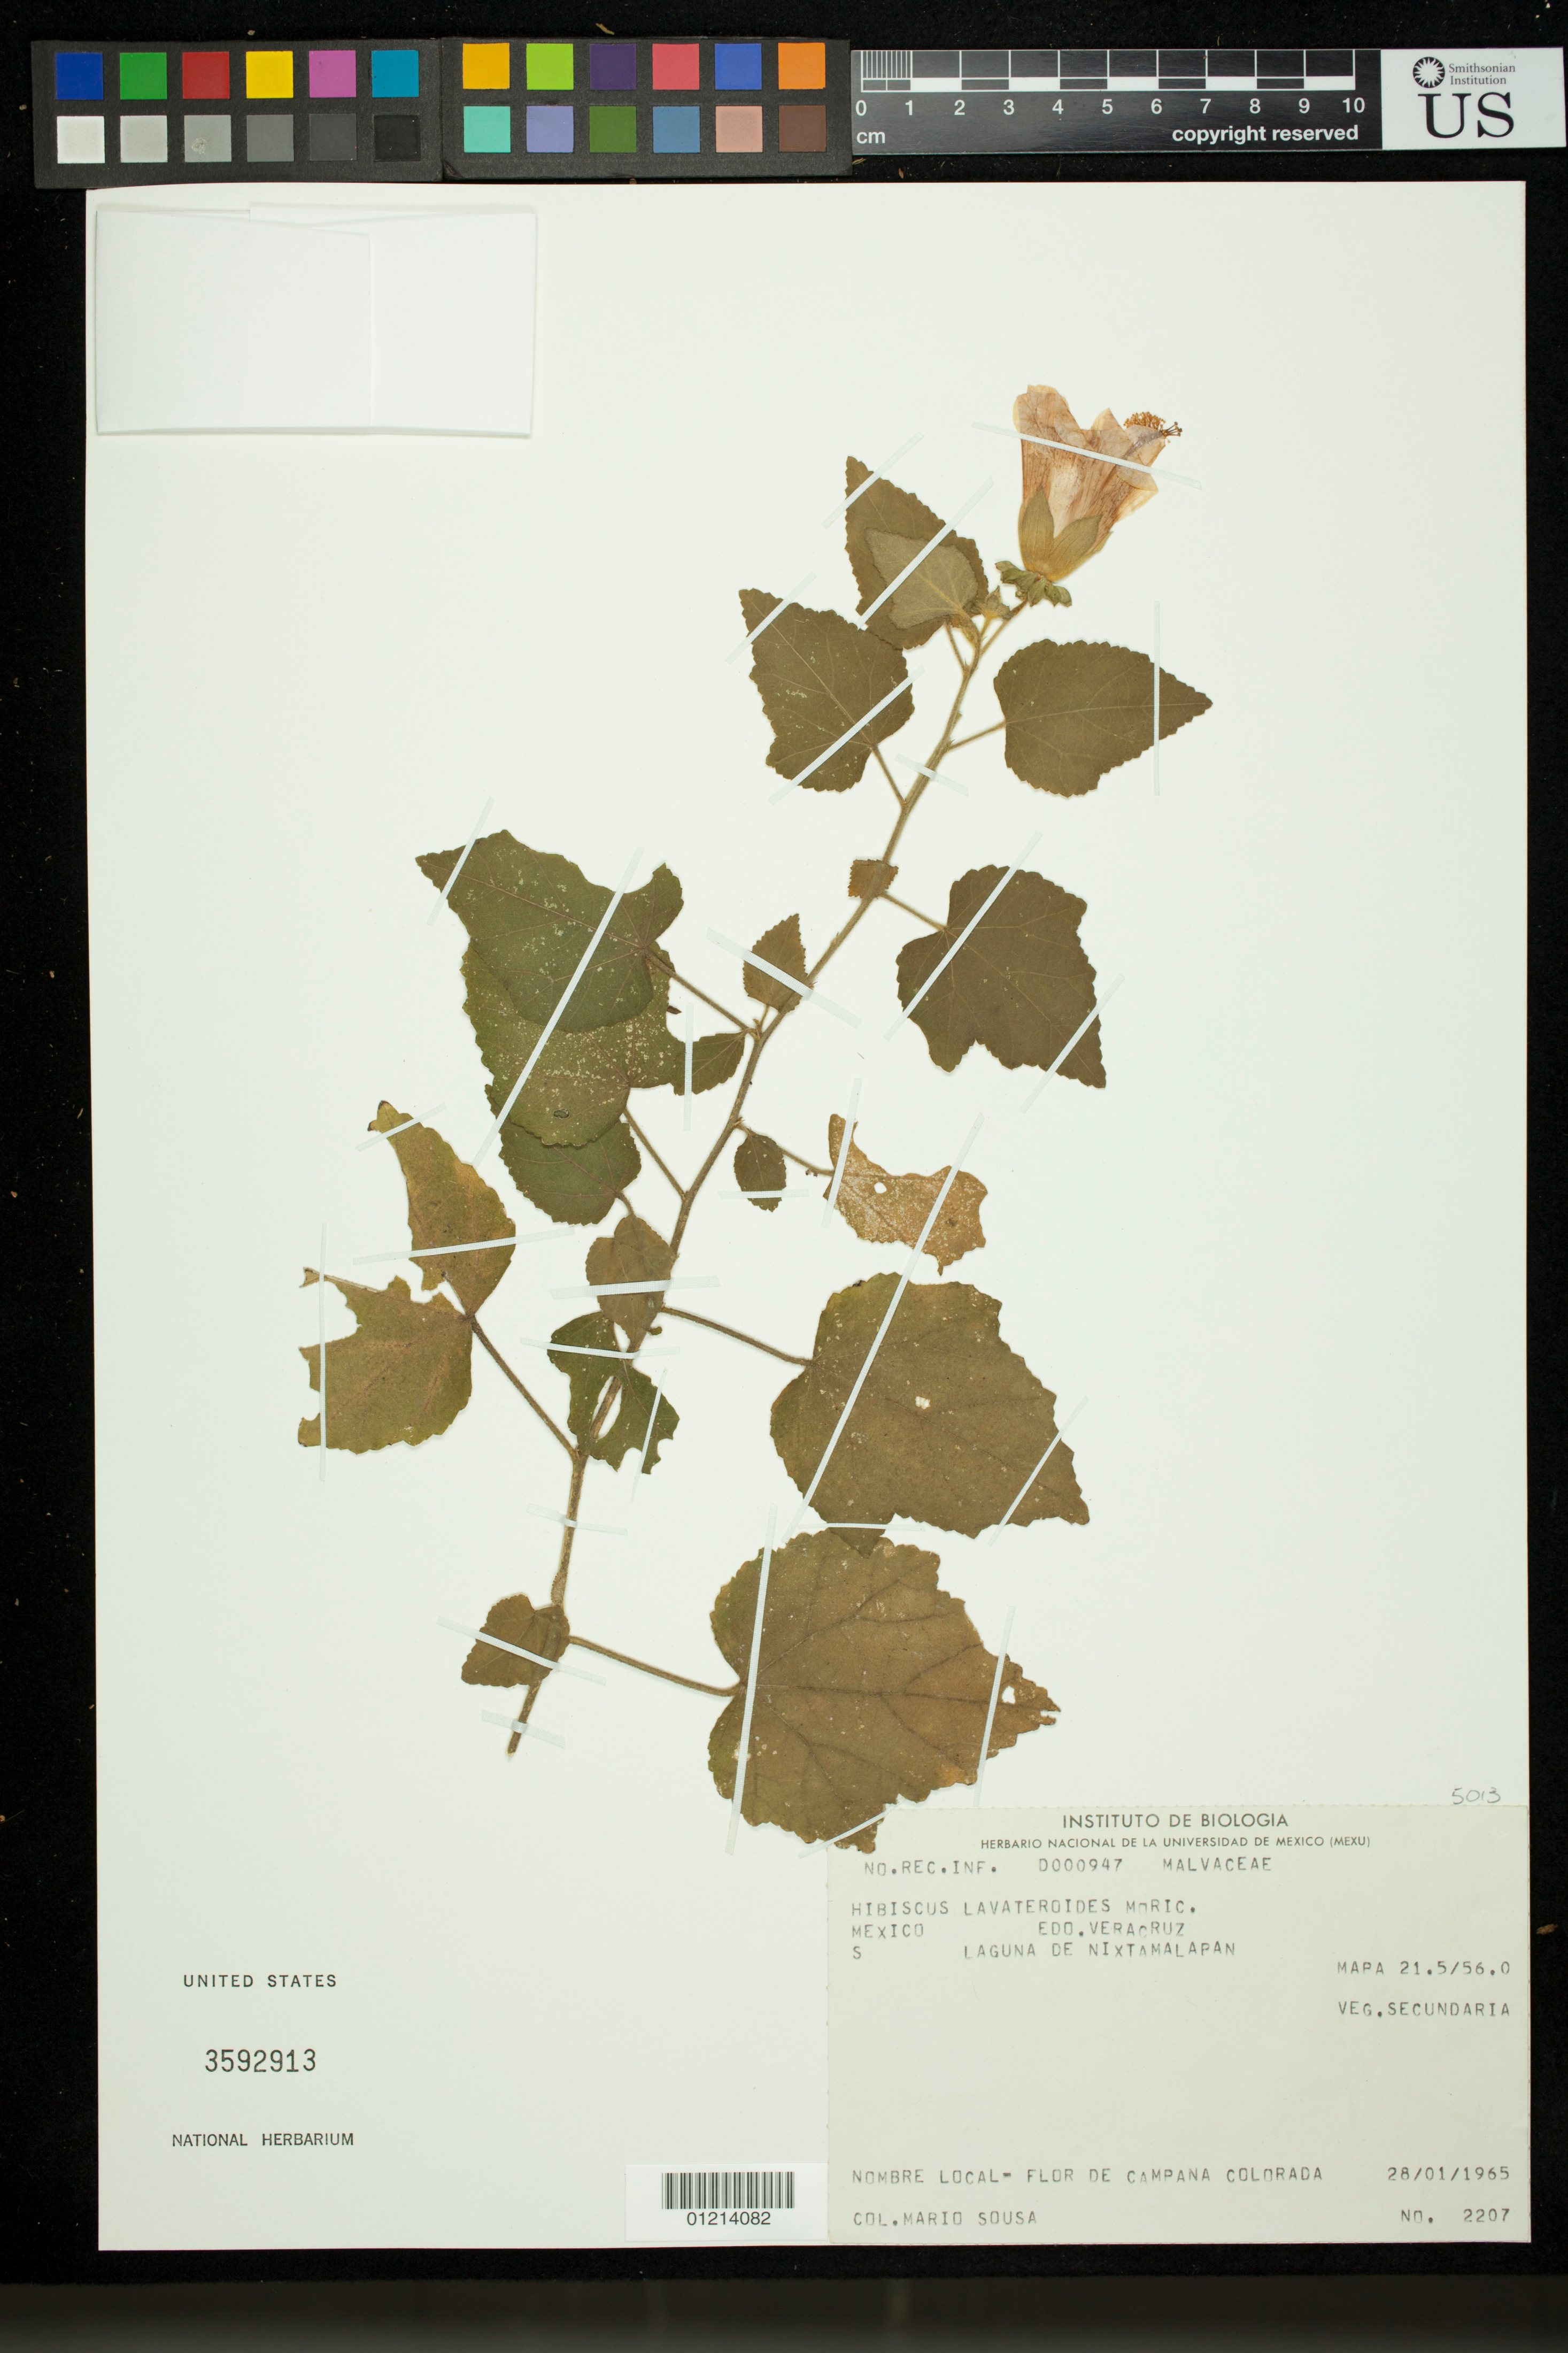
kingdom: Plantae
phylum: Tracheophyta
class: Magnoliopsida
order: Malvales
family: Malvaceae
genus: Hibiscus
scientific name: Hibiscus lavateroides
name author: Moric. ex Ser.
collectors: M. Sousa S.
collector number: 2207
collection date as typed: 28 Jan 1965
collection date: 1965-01-28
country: Mexico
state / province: Veracruz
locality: Edo. Veracruz: Laguna de Nixtamalapan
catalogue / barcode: US 3592913